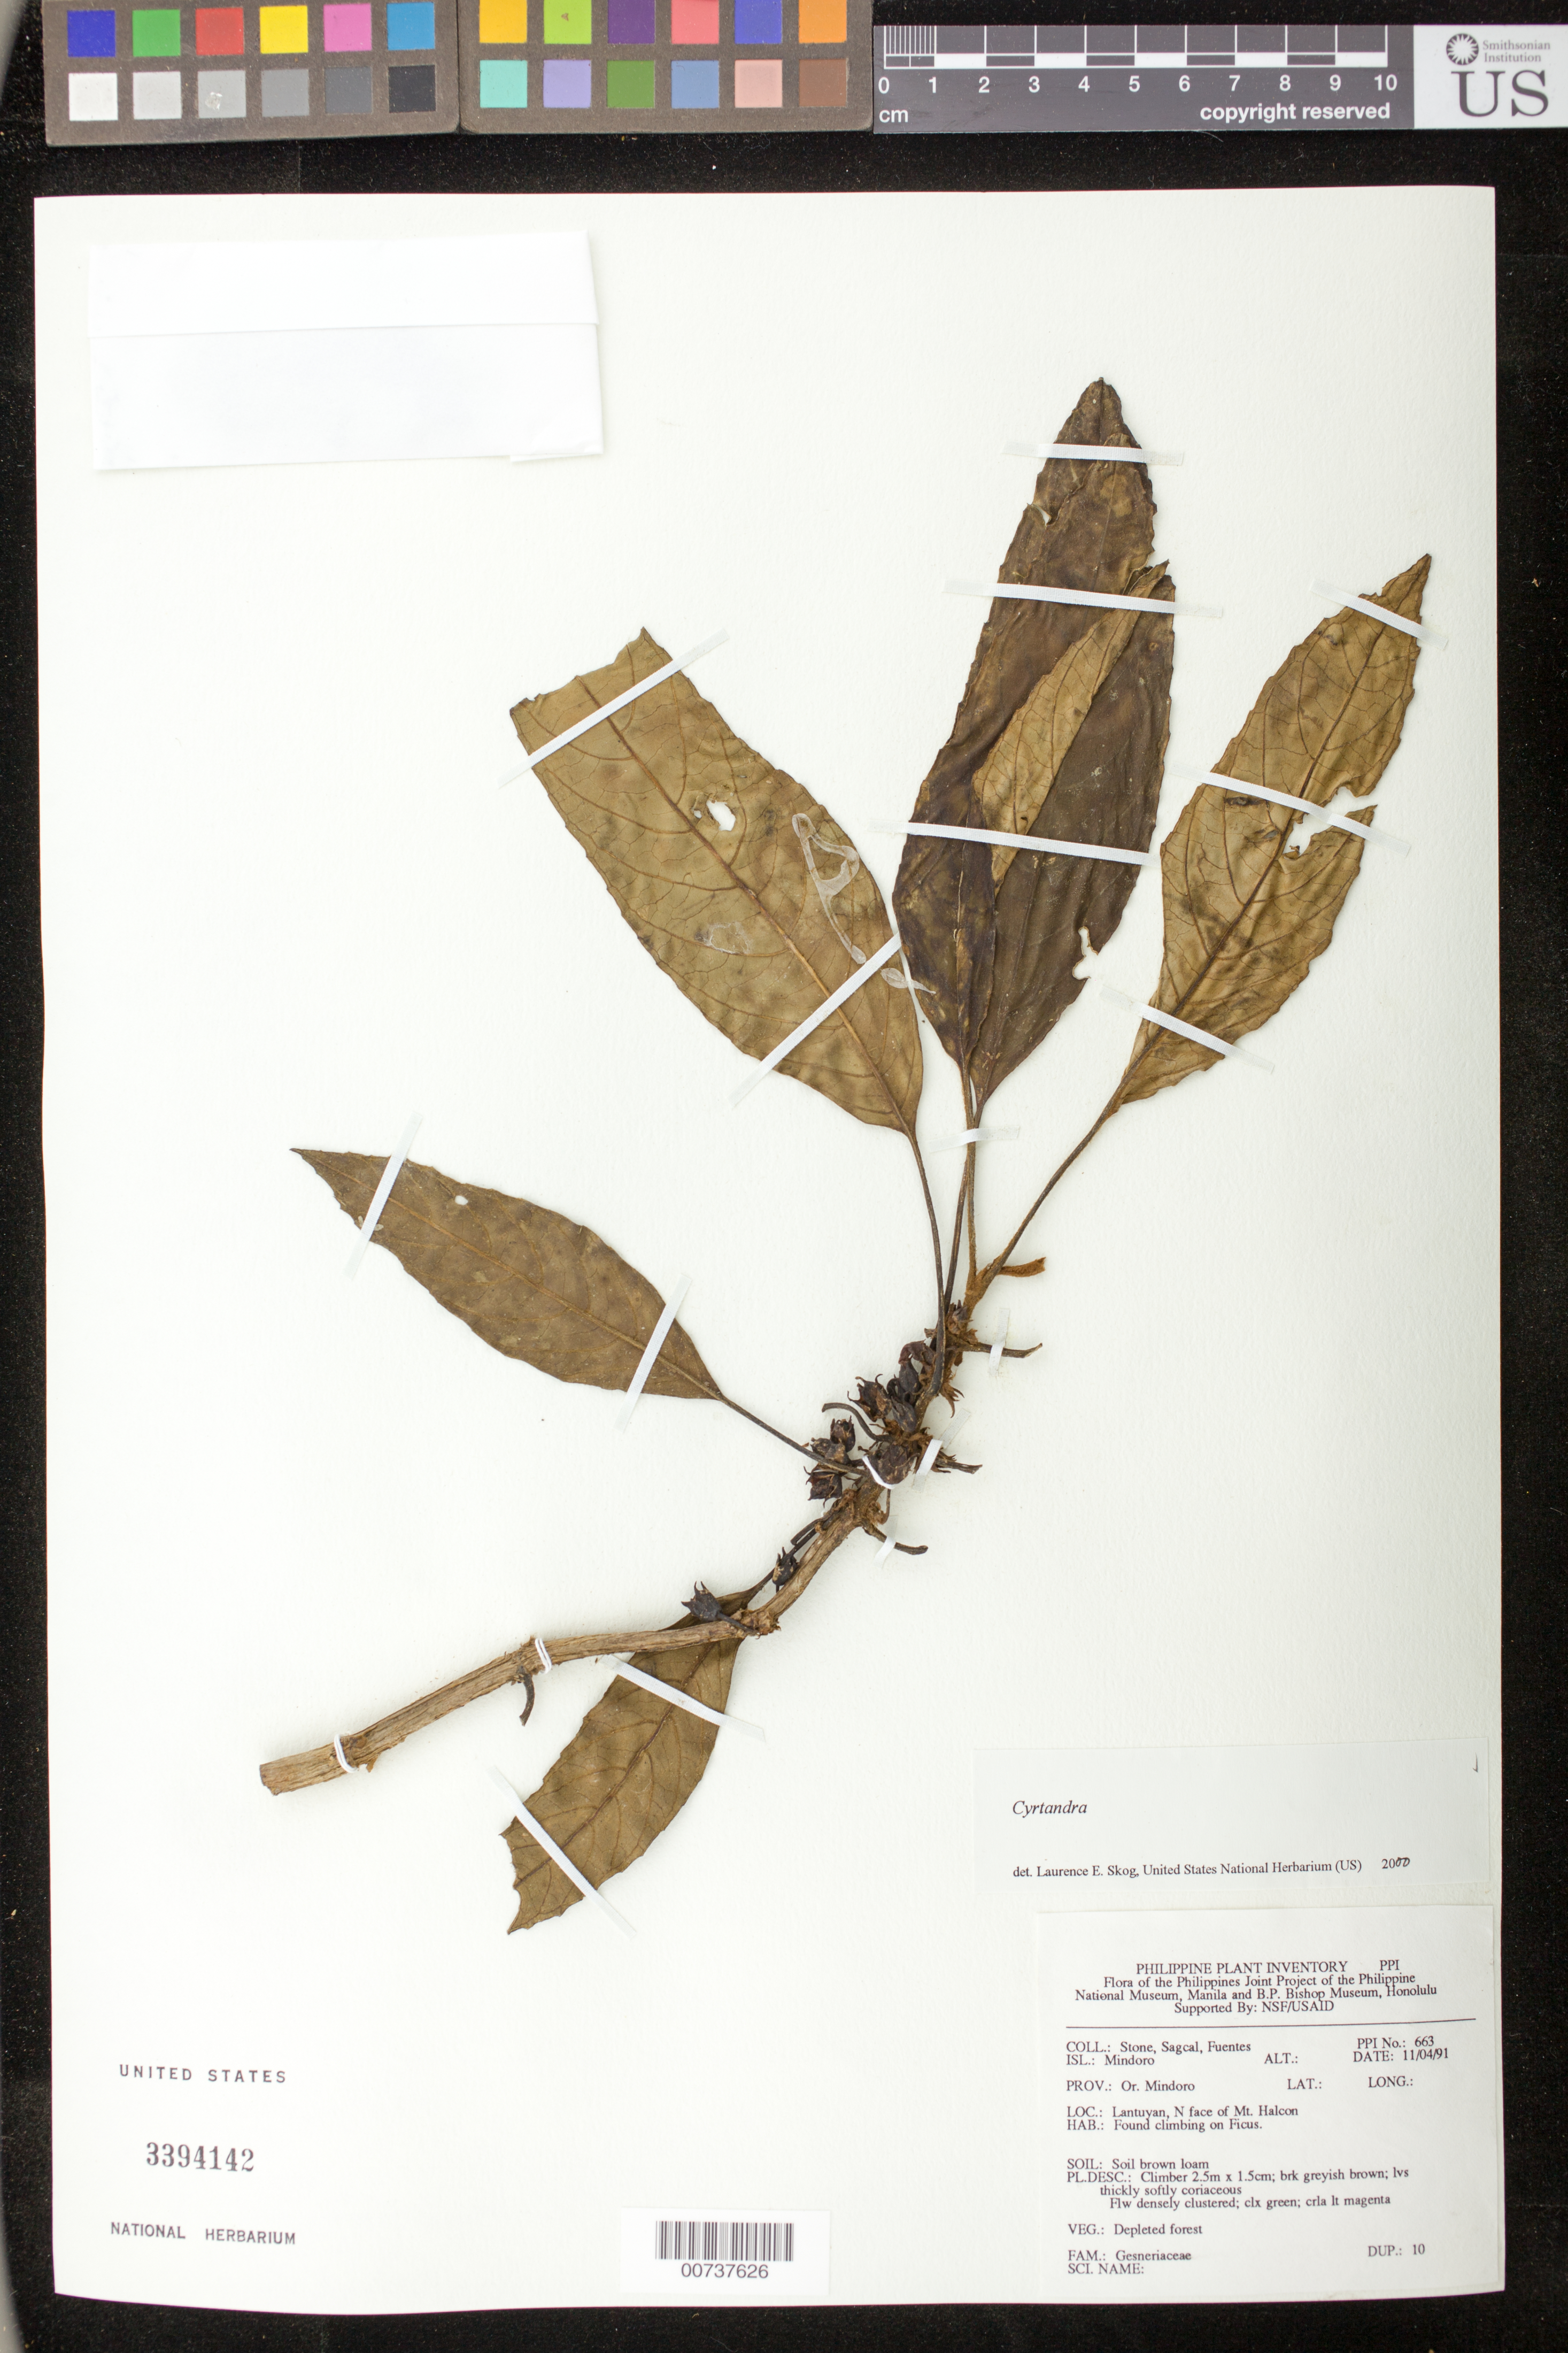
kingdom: Plantae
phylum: Tracheophyta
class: Magnoliopsida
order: Lamiales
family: Gesneriaceae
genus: Cyrtandra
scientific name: Cyrtandra sp.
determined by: Skog, Laurence E.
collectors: B. C. Stone, E. Sagcal & -. Fuentes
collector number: PPI no. 663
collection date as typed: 11 Apr 1991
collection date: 1991-04-11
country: Philippines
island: Mindoro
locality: Prov. Or. Mindoro; Lantuyan, N face of Mt. Halcon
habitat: Depleted forest; found climbing on Ficus; soil brown loam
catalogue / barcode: US 3394142